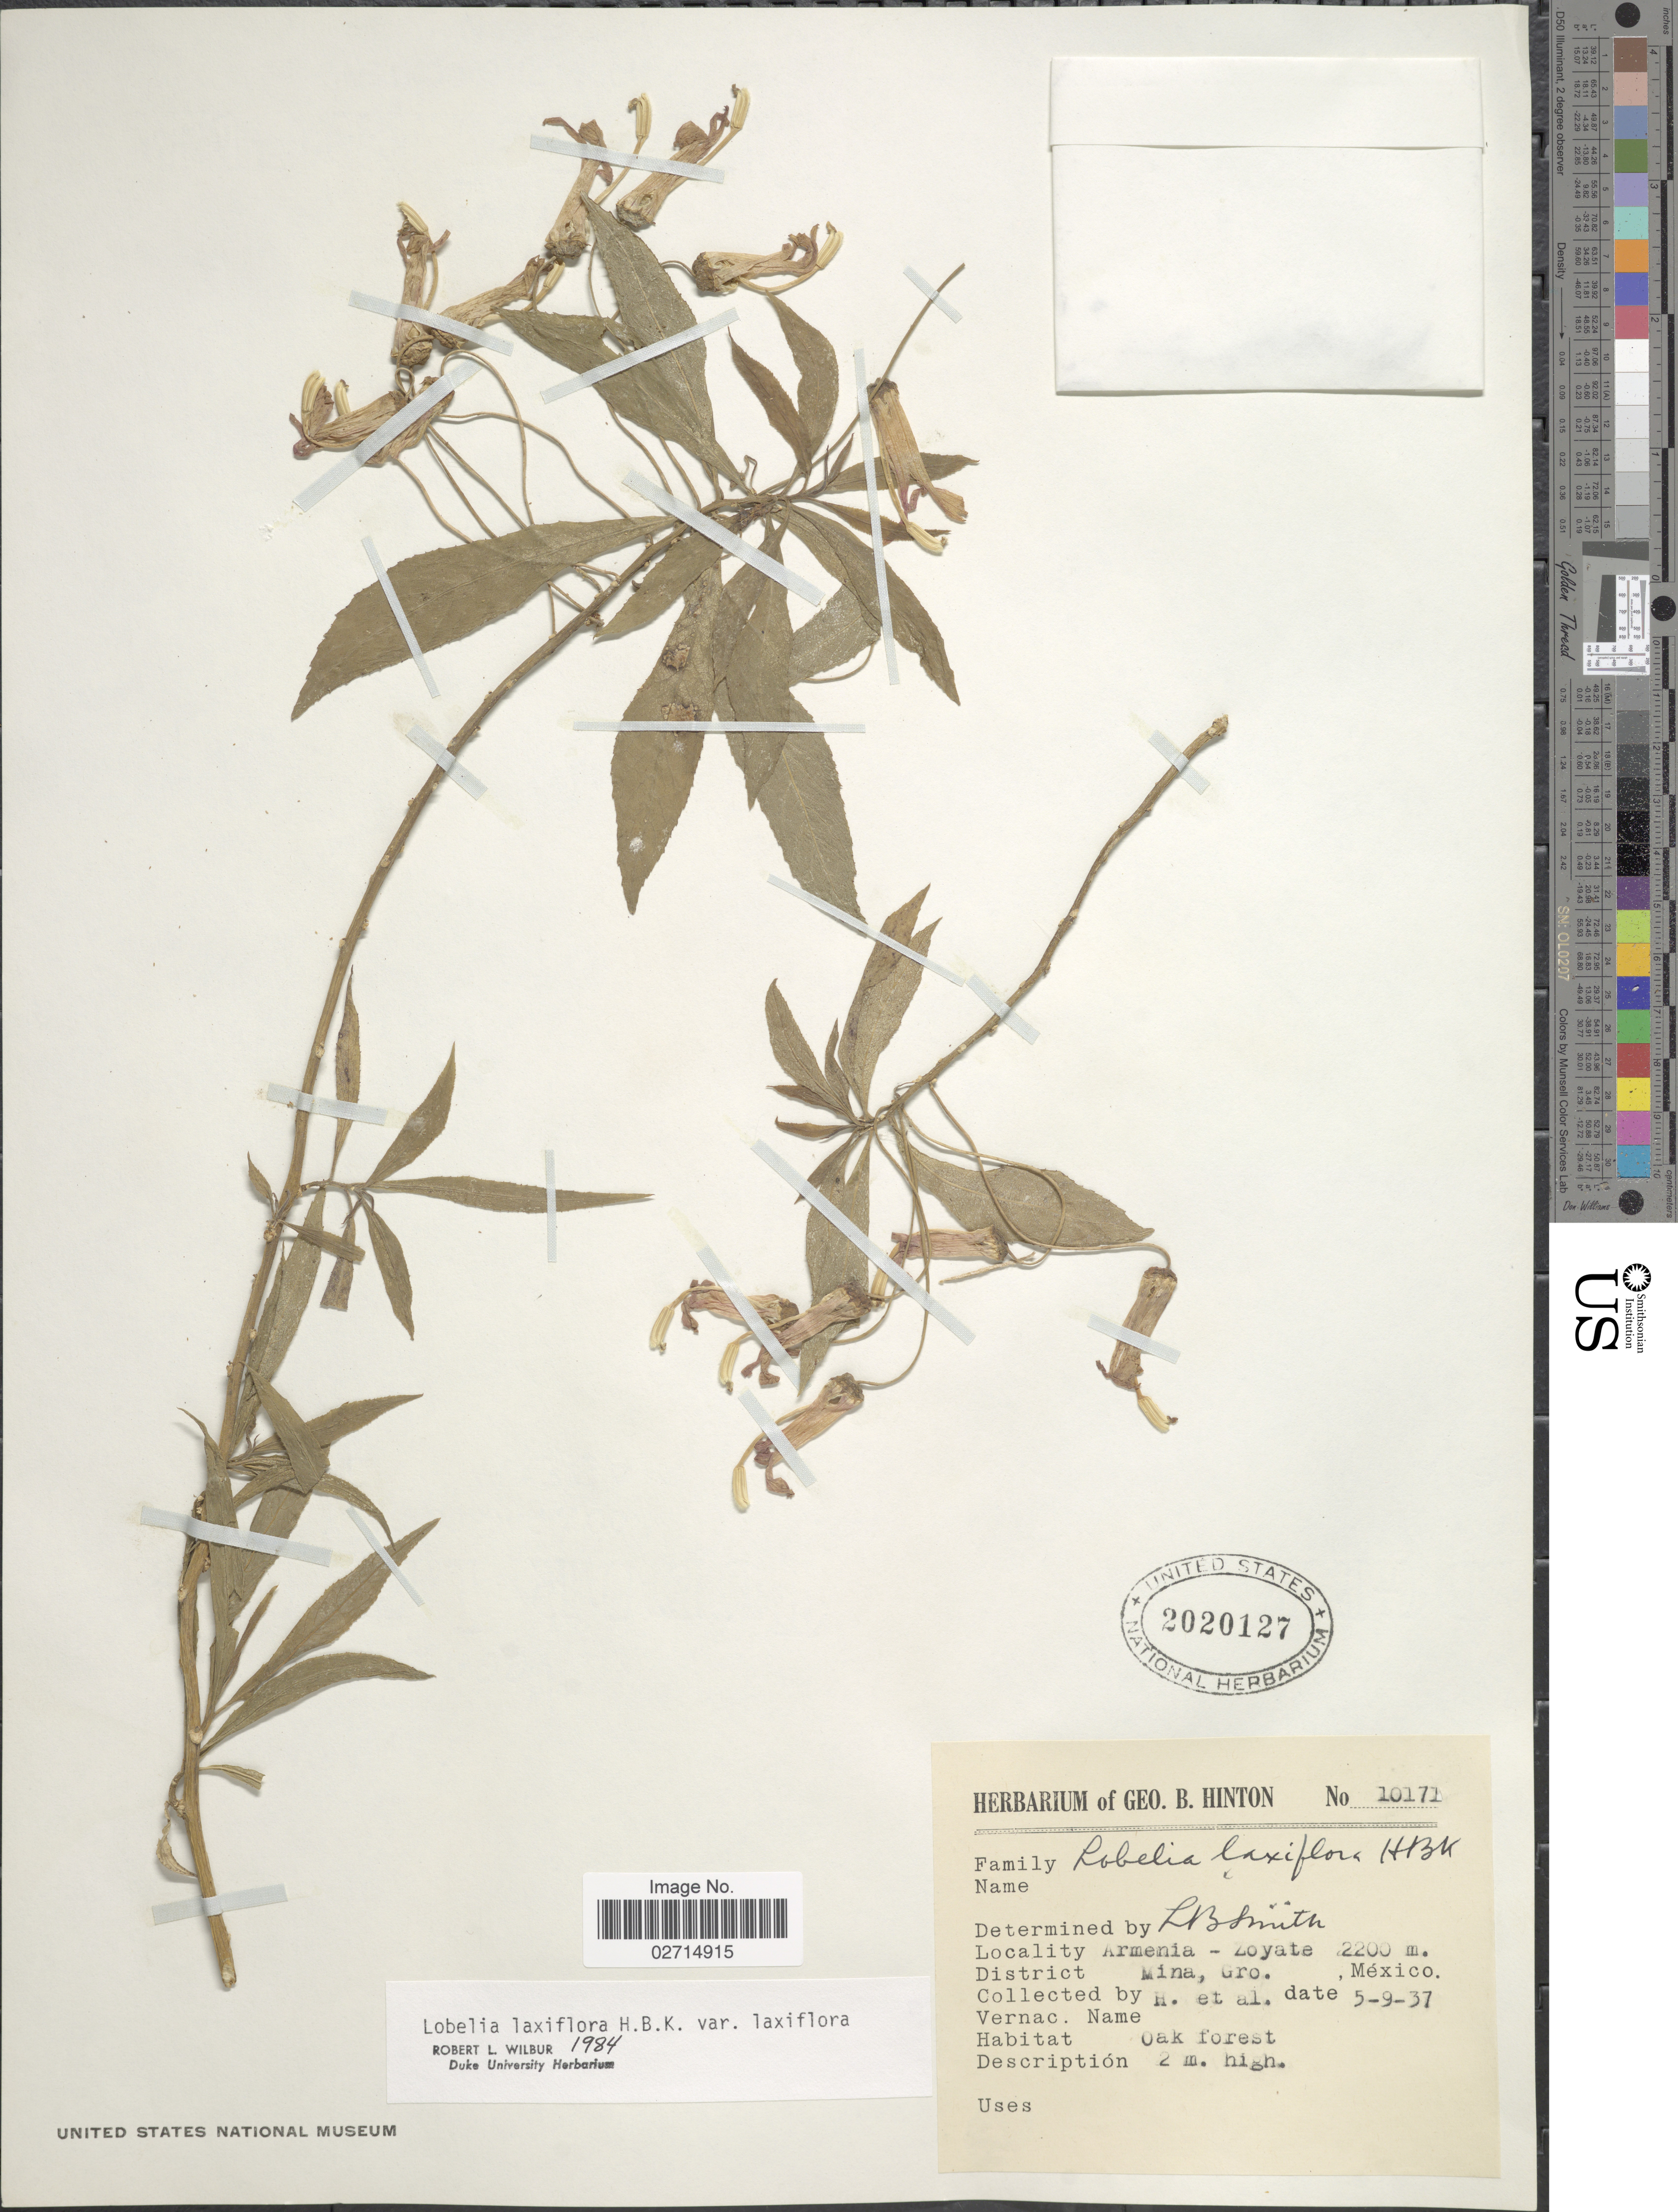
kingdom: Plantae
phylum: Tracheophyta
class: Magnoliopsida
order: Asterales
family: Campanulaceae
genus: Lobelia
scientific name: Lobelia laxiflora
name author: Kunth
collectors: G. B. Hinton & et al.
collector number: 10171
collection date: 1937-05-09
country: Mexico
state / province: Guerrero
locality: Armenia - Zoyate, District Mina, Gro., Mexico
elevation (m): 2200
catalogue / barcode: US 2020127